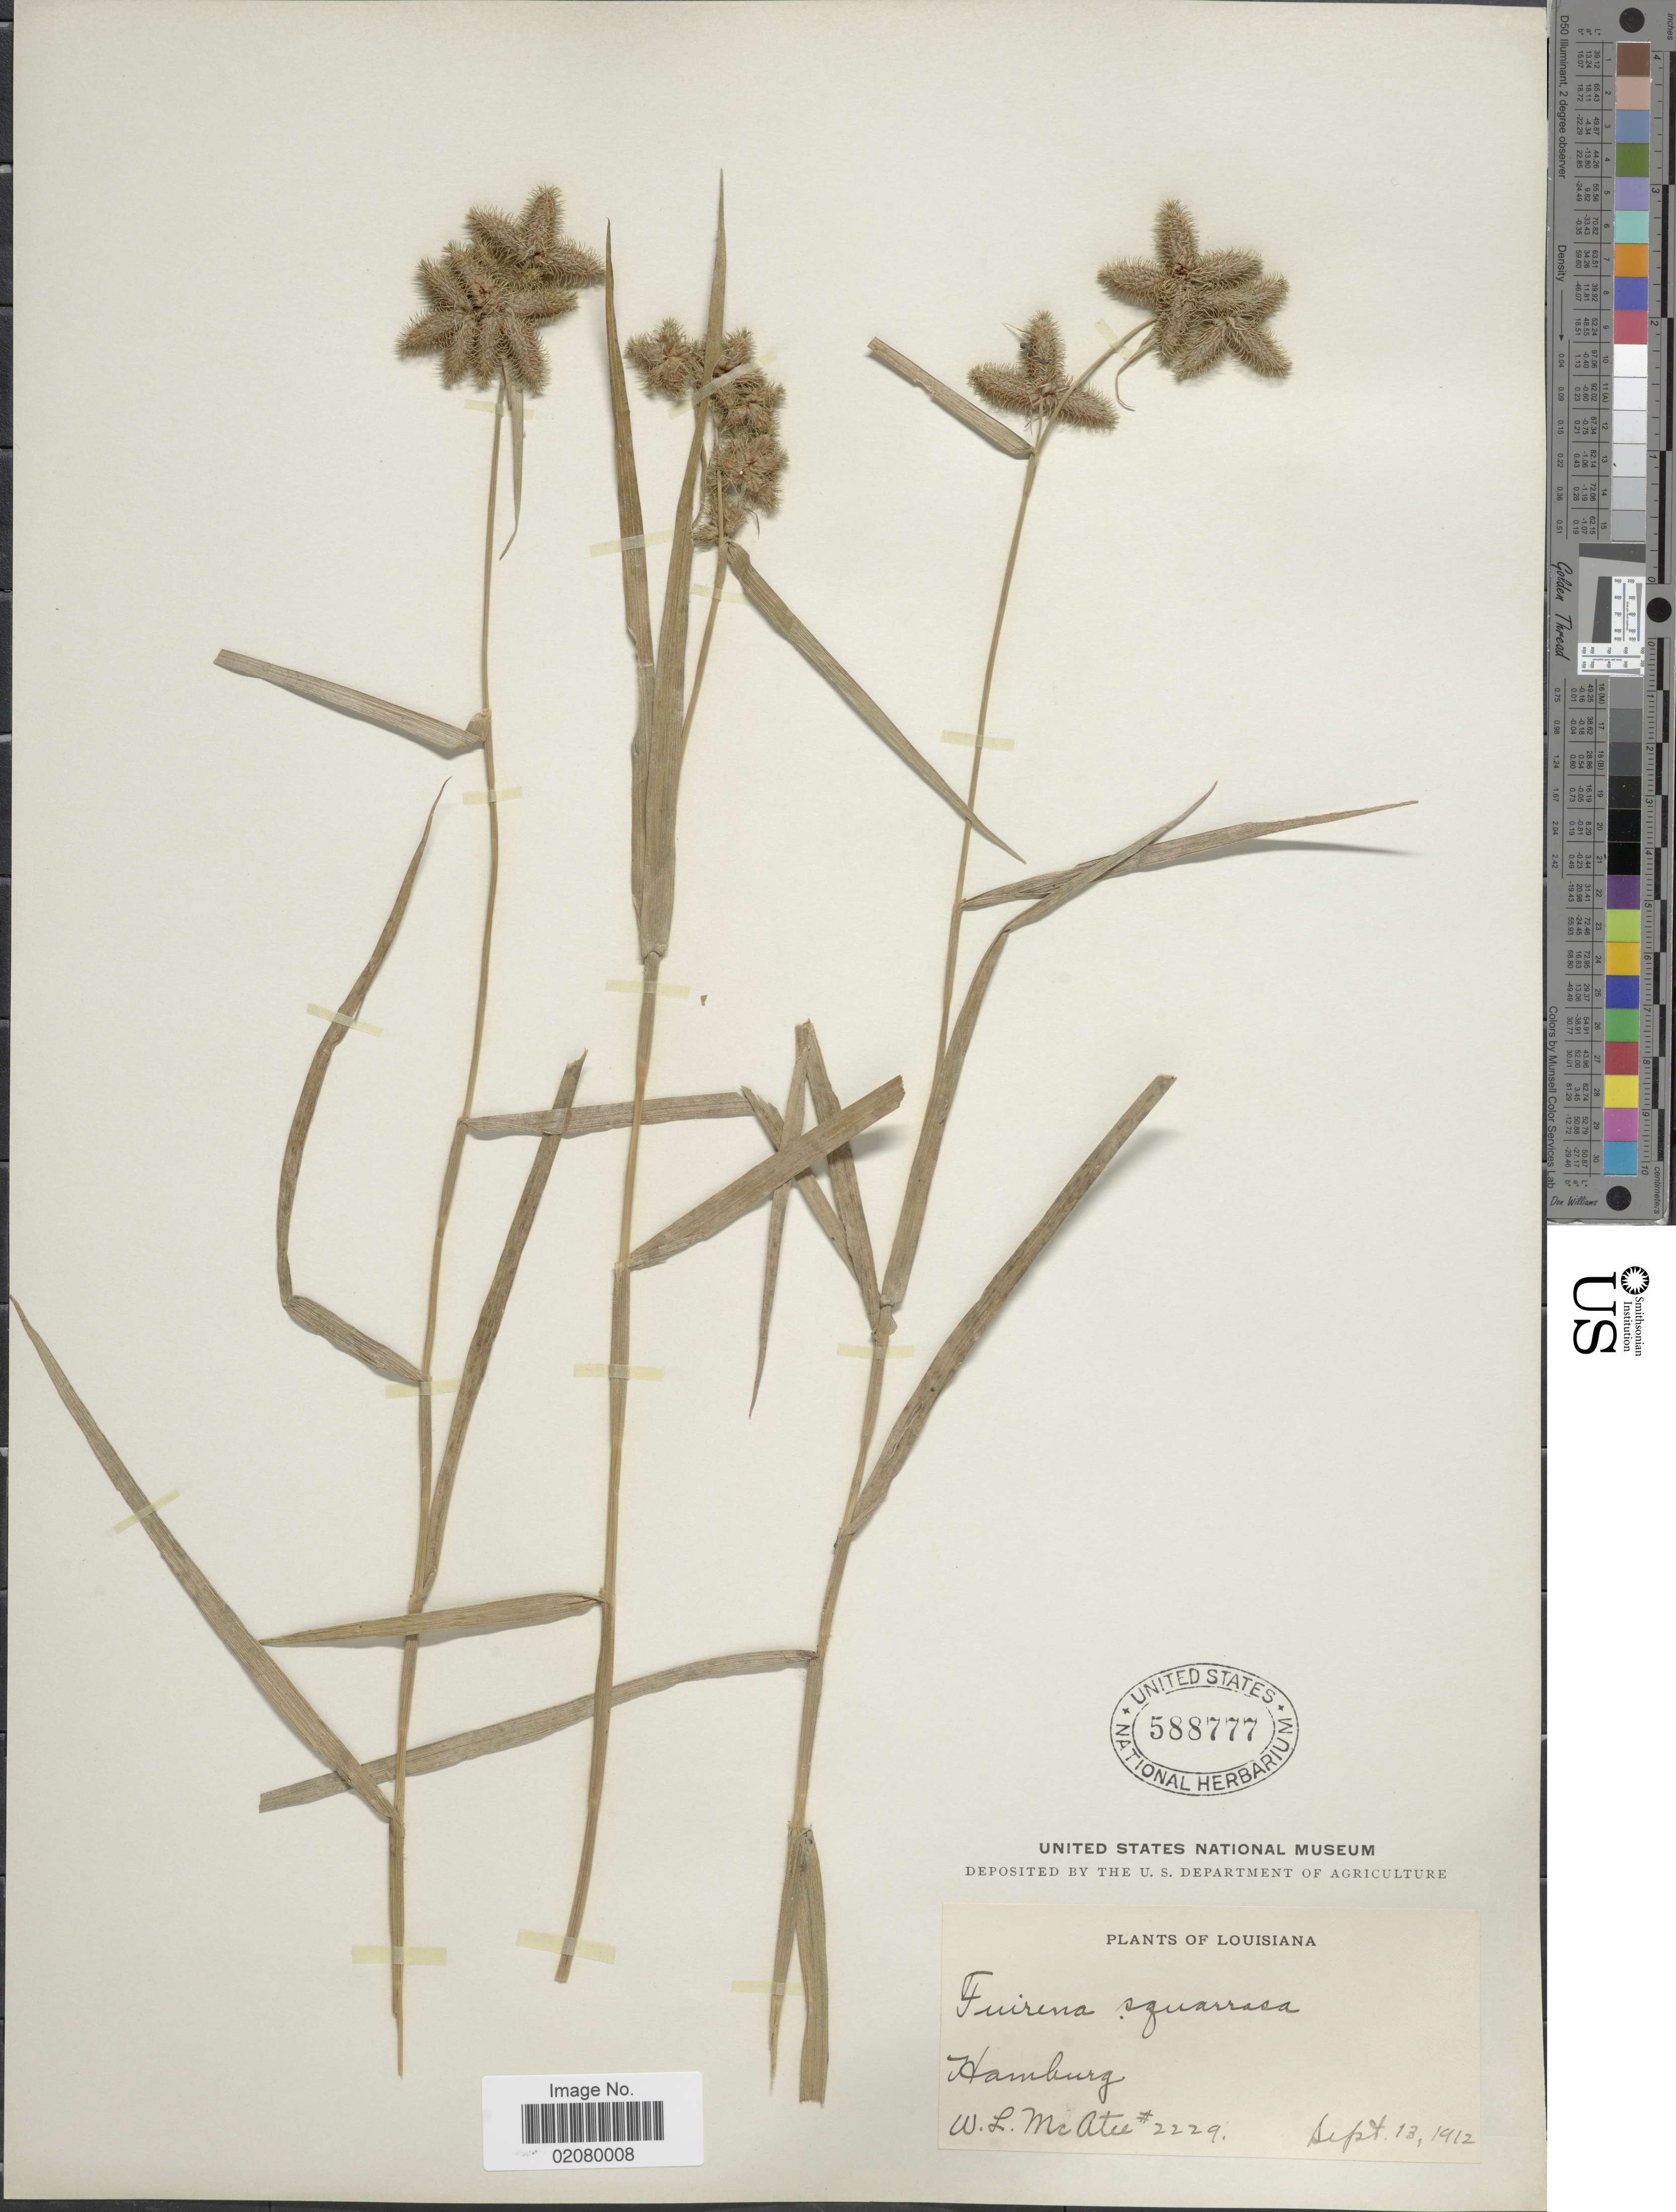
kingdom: Plantae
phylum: Tracheophyta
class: Liliopsida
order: Poales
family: Cyperaceae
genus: Fuirena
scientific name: Fuirena squarrosa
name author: Michx.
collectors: W. McAtee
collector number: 2229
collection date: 1912-09-13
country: United States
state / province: Louisiana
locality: Hamburg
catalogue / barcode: US 588777